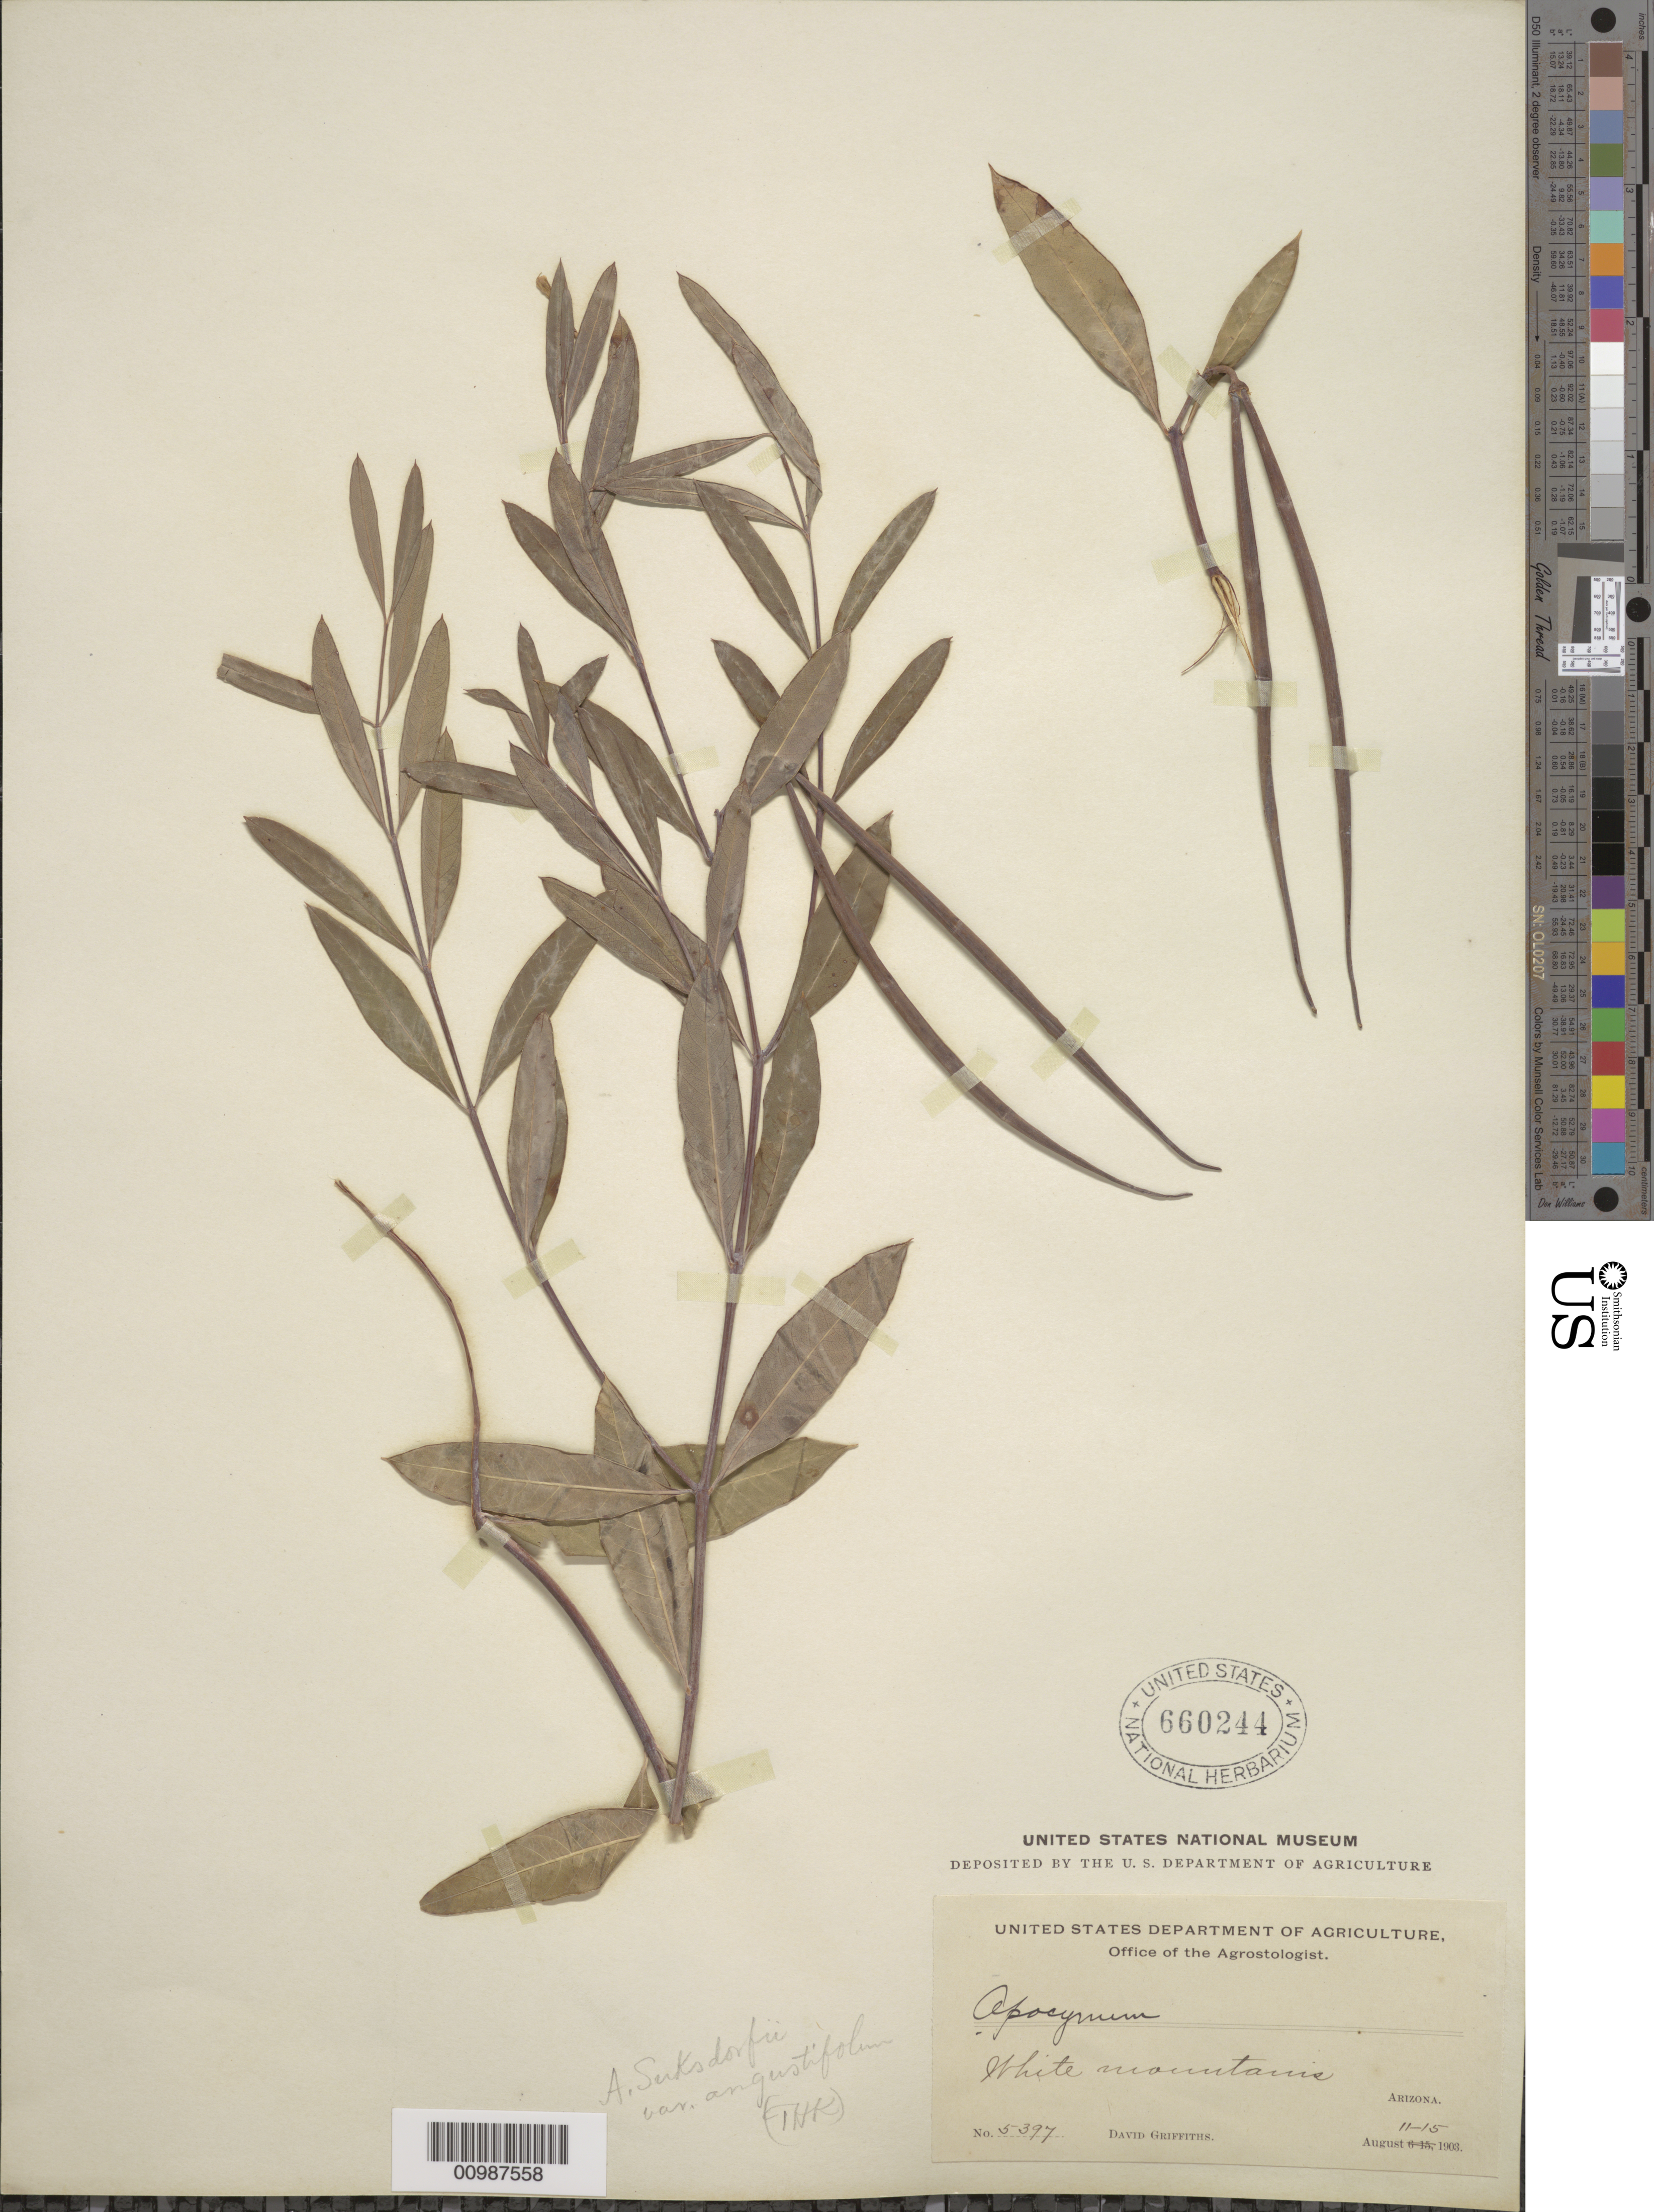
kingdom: Plantae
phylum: Tracheophyta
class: Magnoliopsida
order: Gentianales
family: Apocynaceae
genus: Apocynum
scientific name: Apocynum cannabinum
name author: L.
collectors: D. Griffiths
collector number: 5397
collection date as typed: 15 Nov 1903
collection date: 1903-11-15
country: United States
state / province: Arizona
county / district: Navajo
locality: White Mountains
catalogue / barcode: US 660244